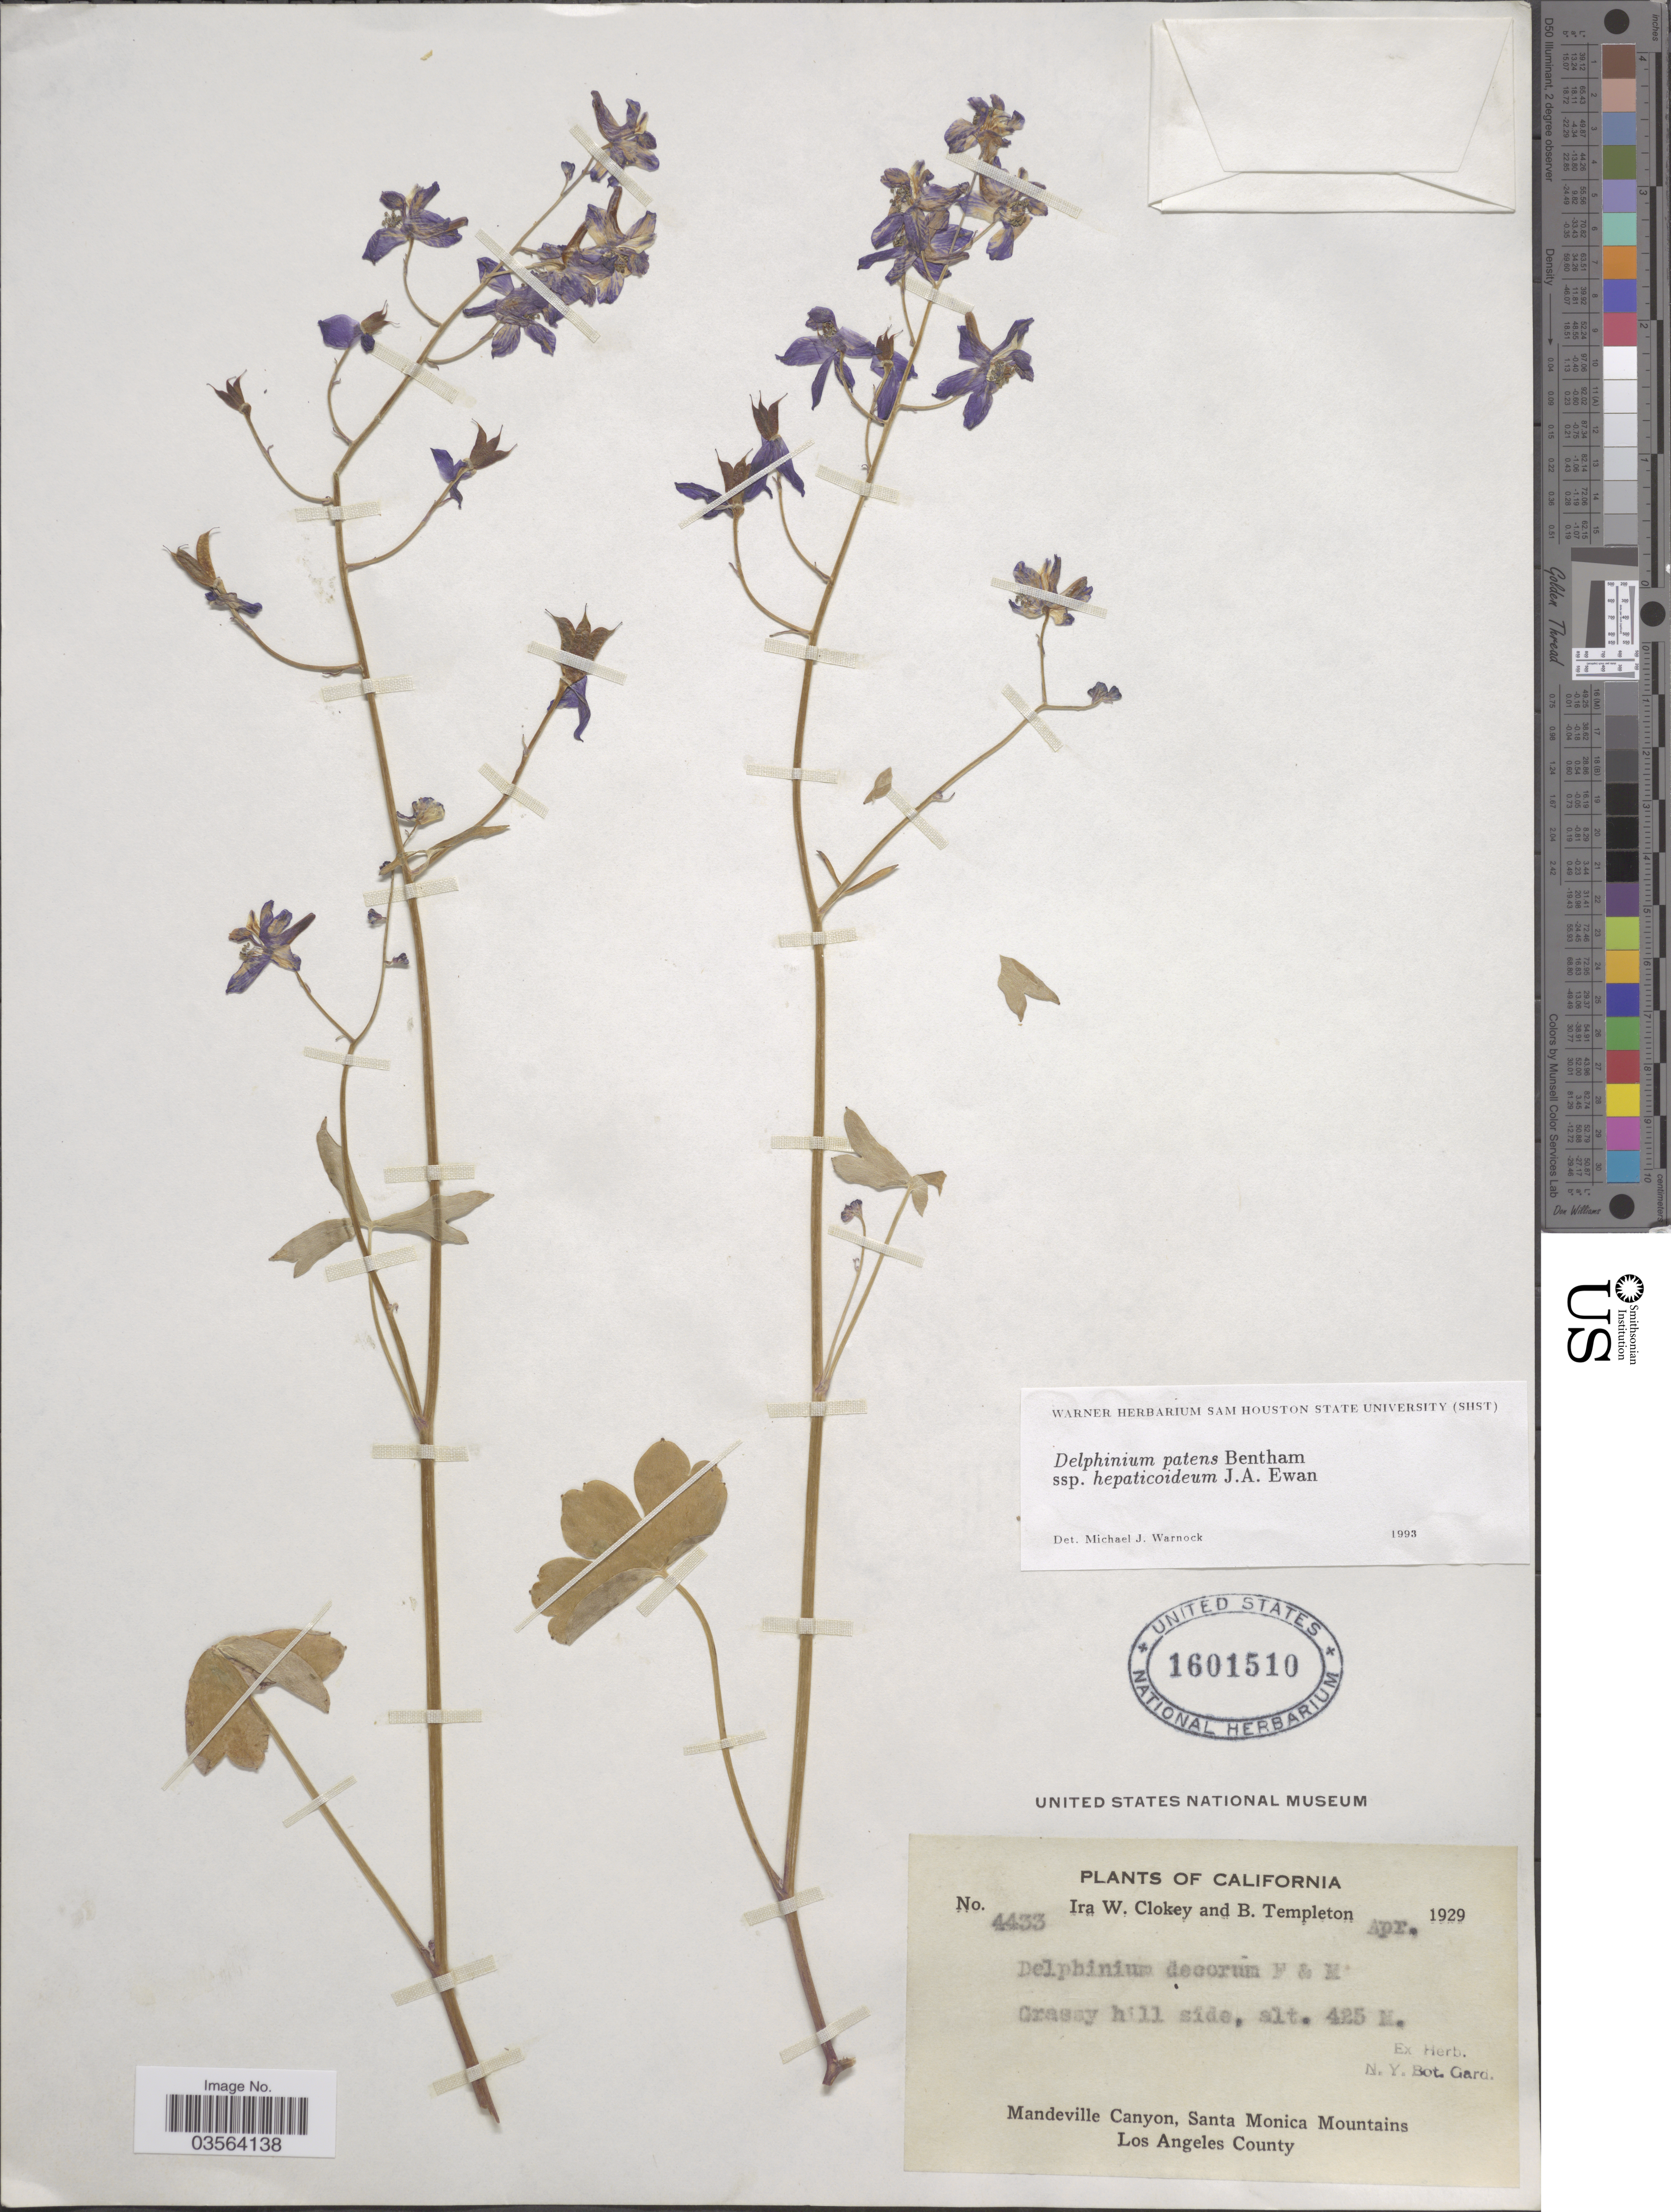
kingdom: Plantae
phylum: Tracheophyta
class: Magnoliopsida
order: Ranunculales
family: Ranunculaceae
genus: Delphinium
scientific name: Delphinium patens subsp. hepaticoideum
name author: Ewan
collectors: I. W. Clokey & B. Templeton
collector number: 4433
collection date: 1929-04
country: United States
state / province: California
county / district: Los Angeles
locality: Mandeville Canyon, Santa Monica Mountains, Los Angeles County.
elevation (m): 425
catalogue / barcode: US 1601510